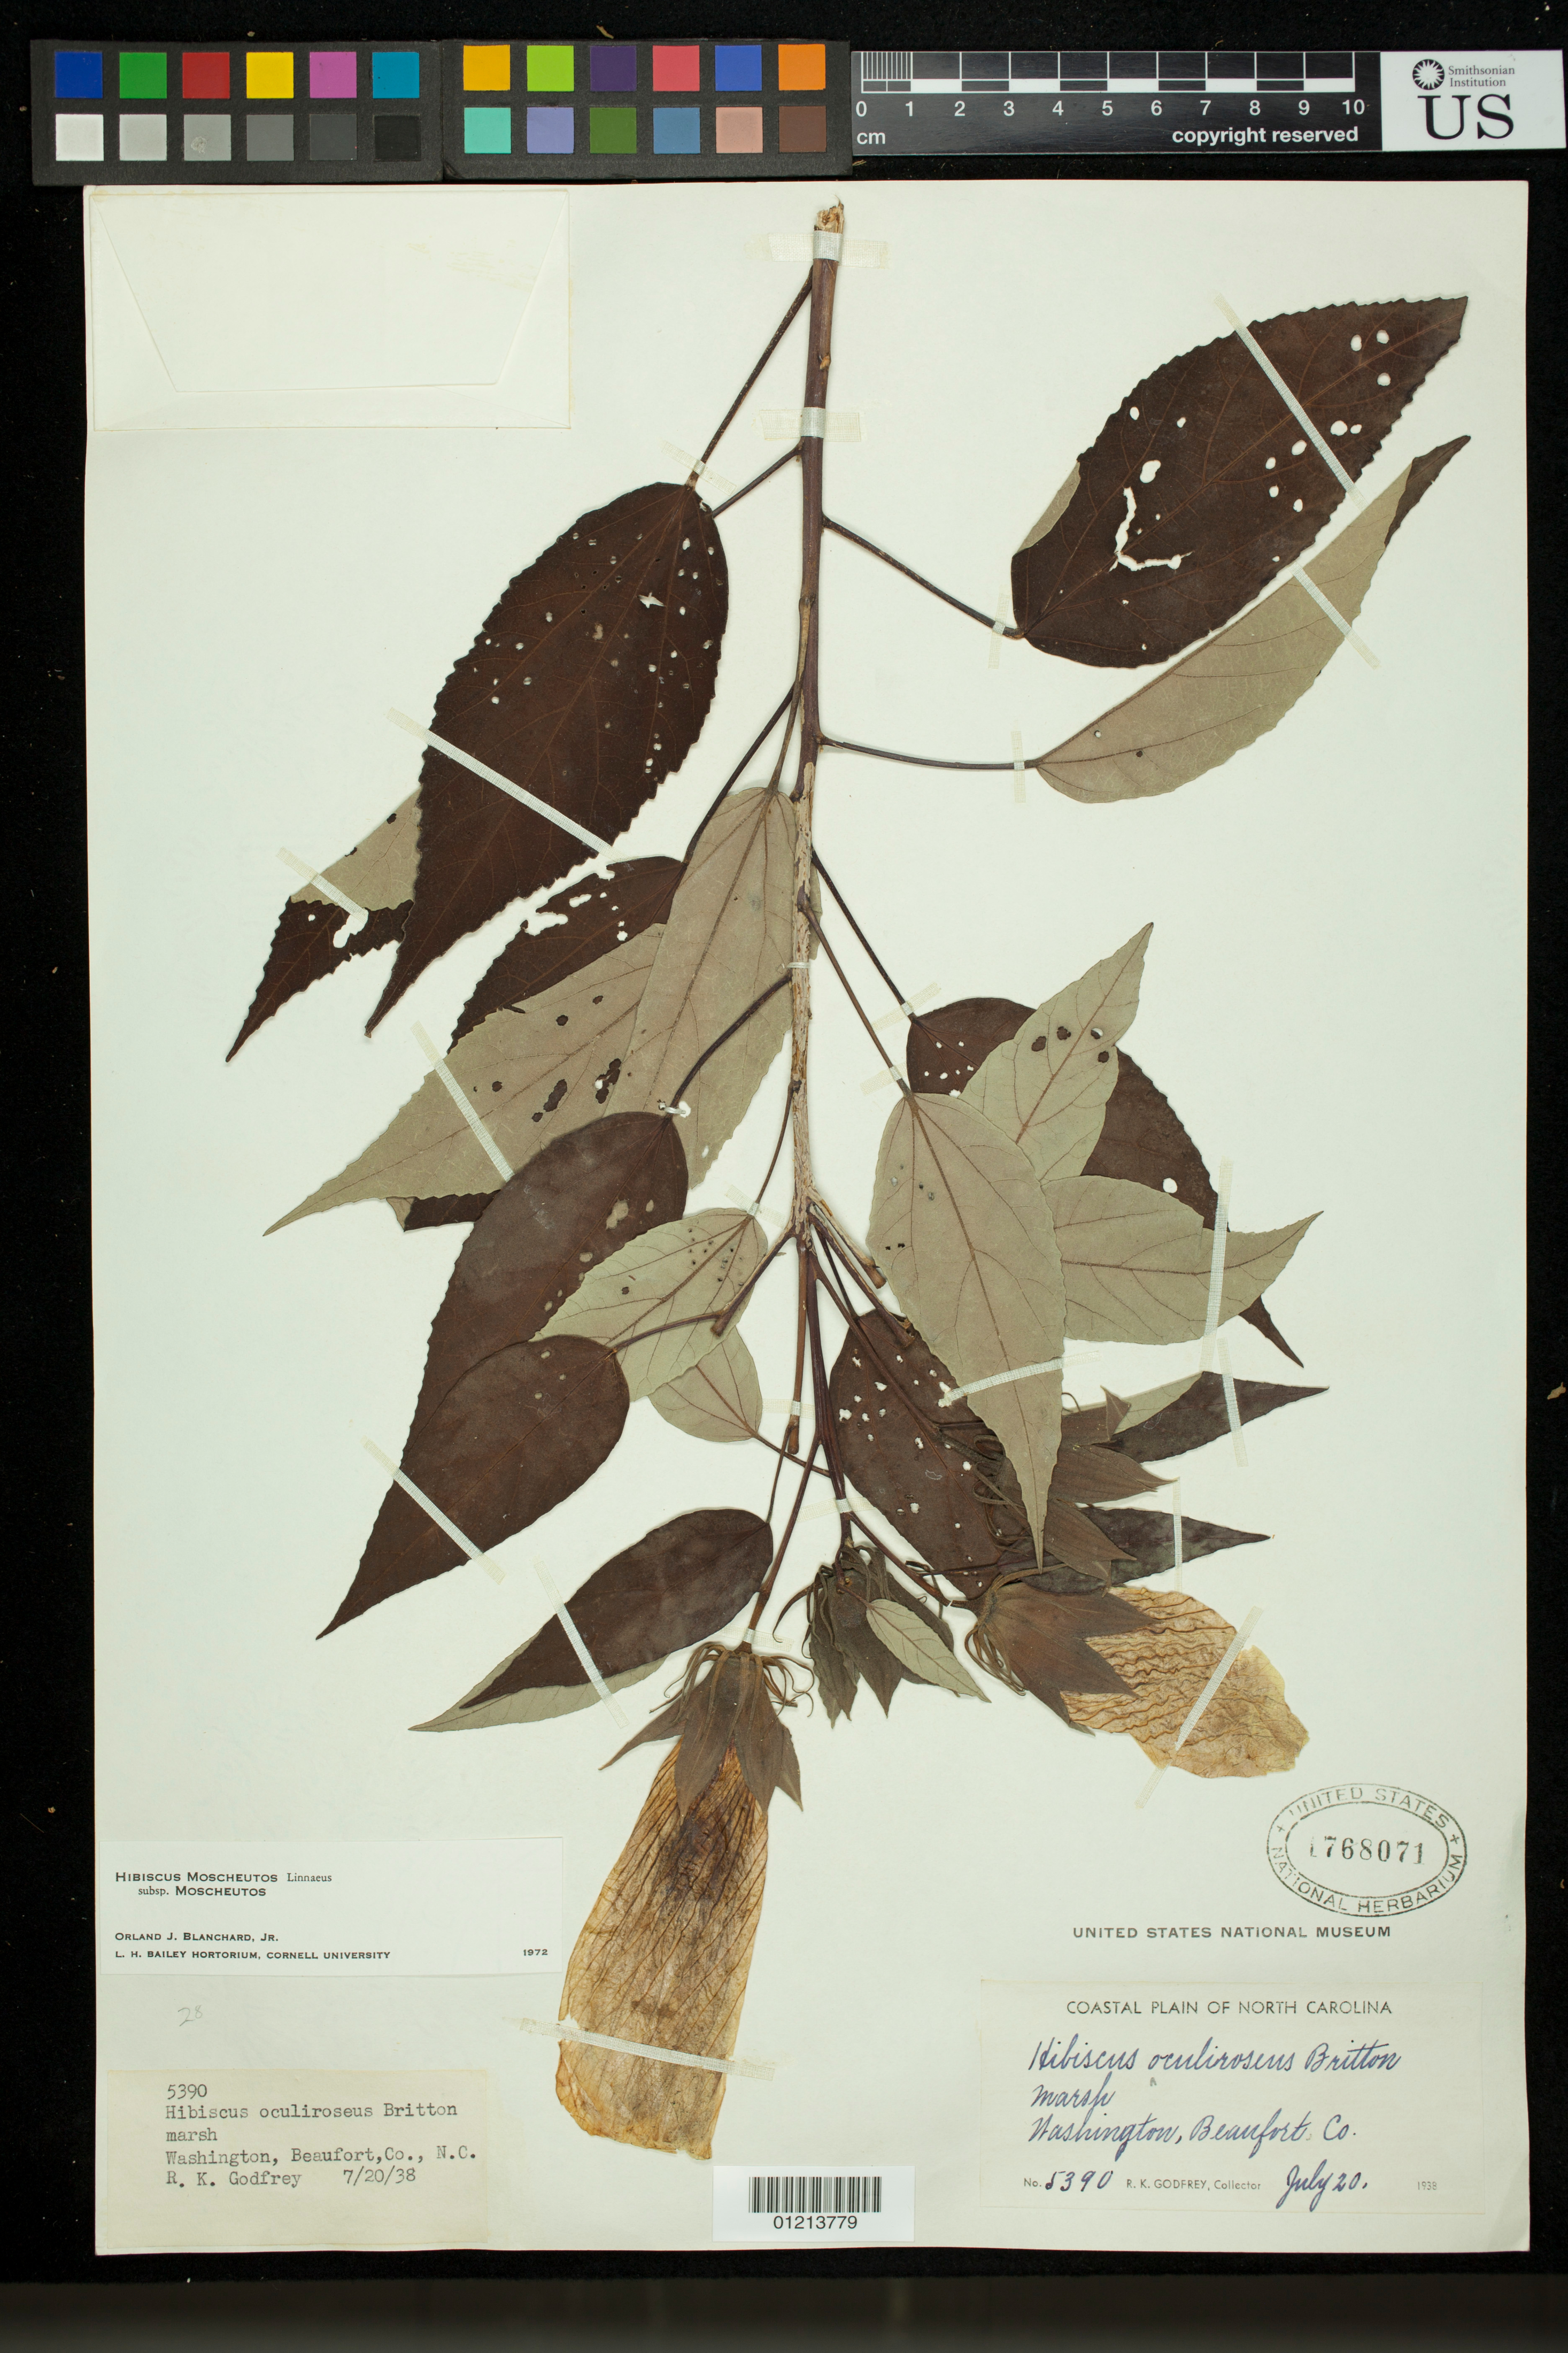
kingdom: Plantae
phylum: Tracheophyta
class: Magnoliopsida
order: Malvales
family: Malvaceae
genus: Hibiscus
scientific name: Hibiscus moscheutos subsp. moscheutos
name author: L.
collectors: R. K. Godfrey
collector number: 5390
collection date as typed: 20 Jul 1938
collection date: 1938-07-20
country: United States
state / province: North Carolina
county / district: Beaufort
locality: Washington, Beaufort Co. Coastal plain, marsh.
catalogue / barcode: US 1768071